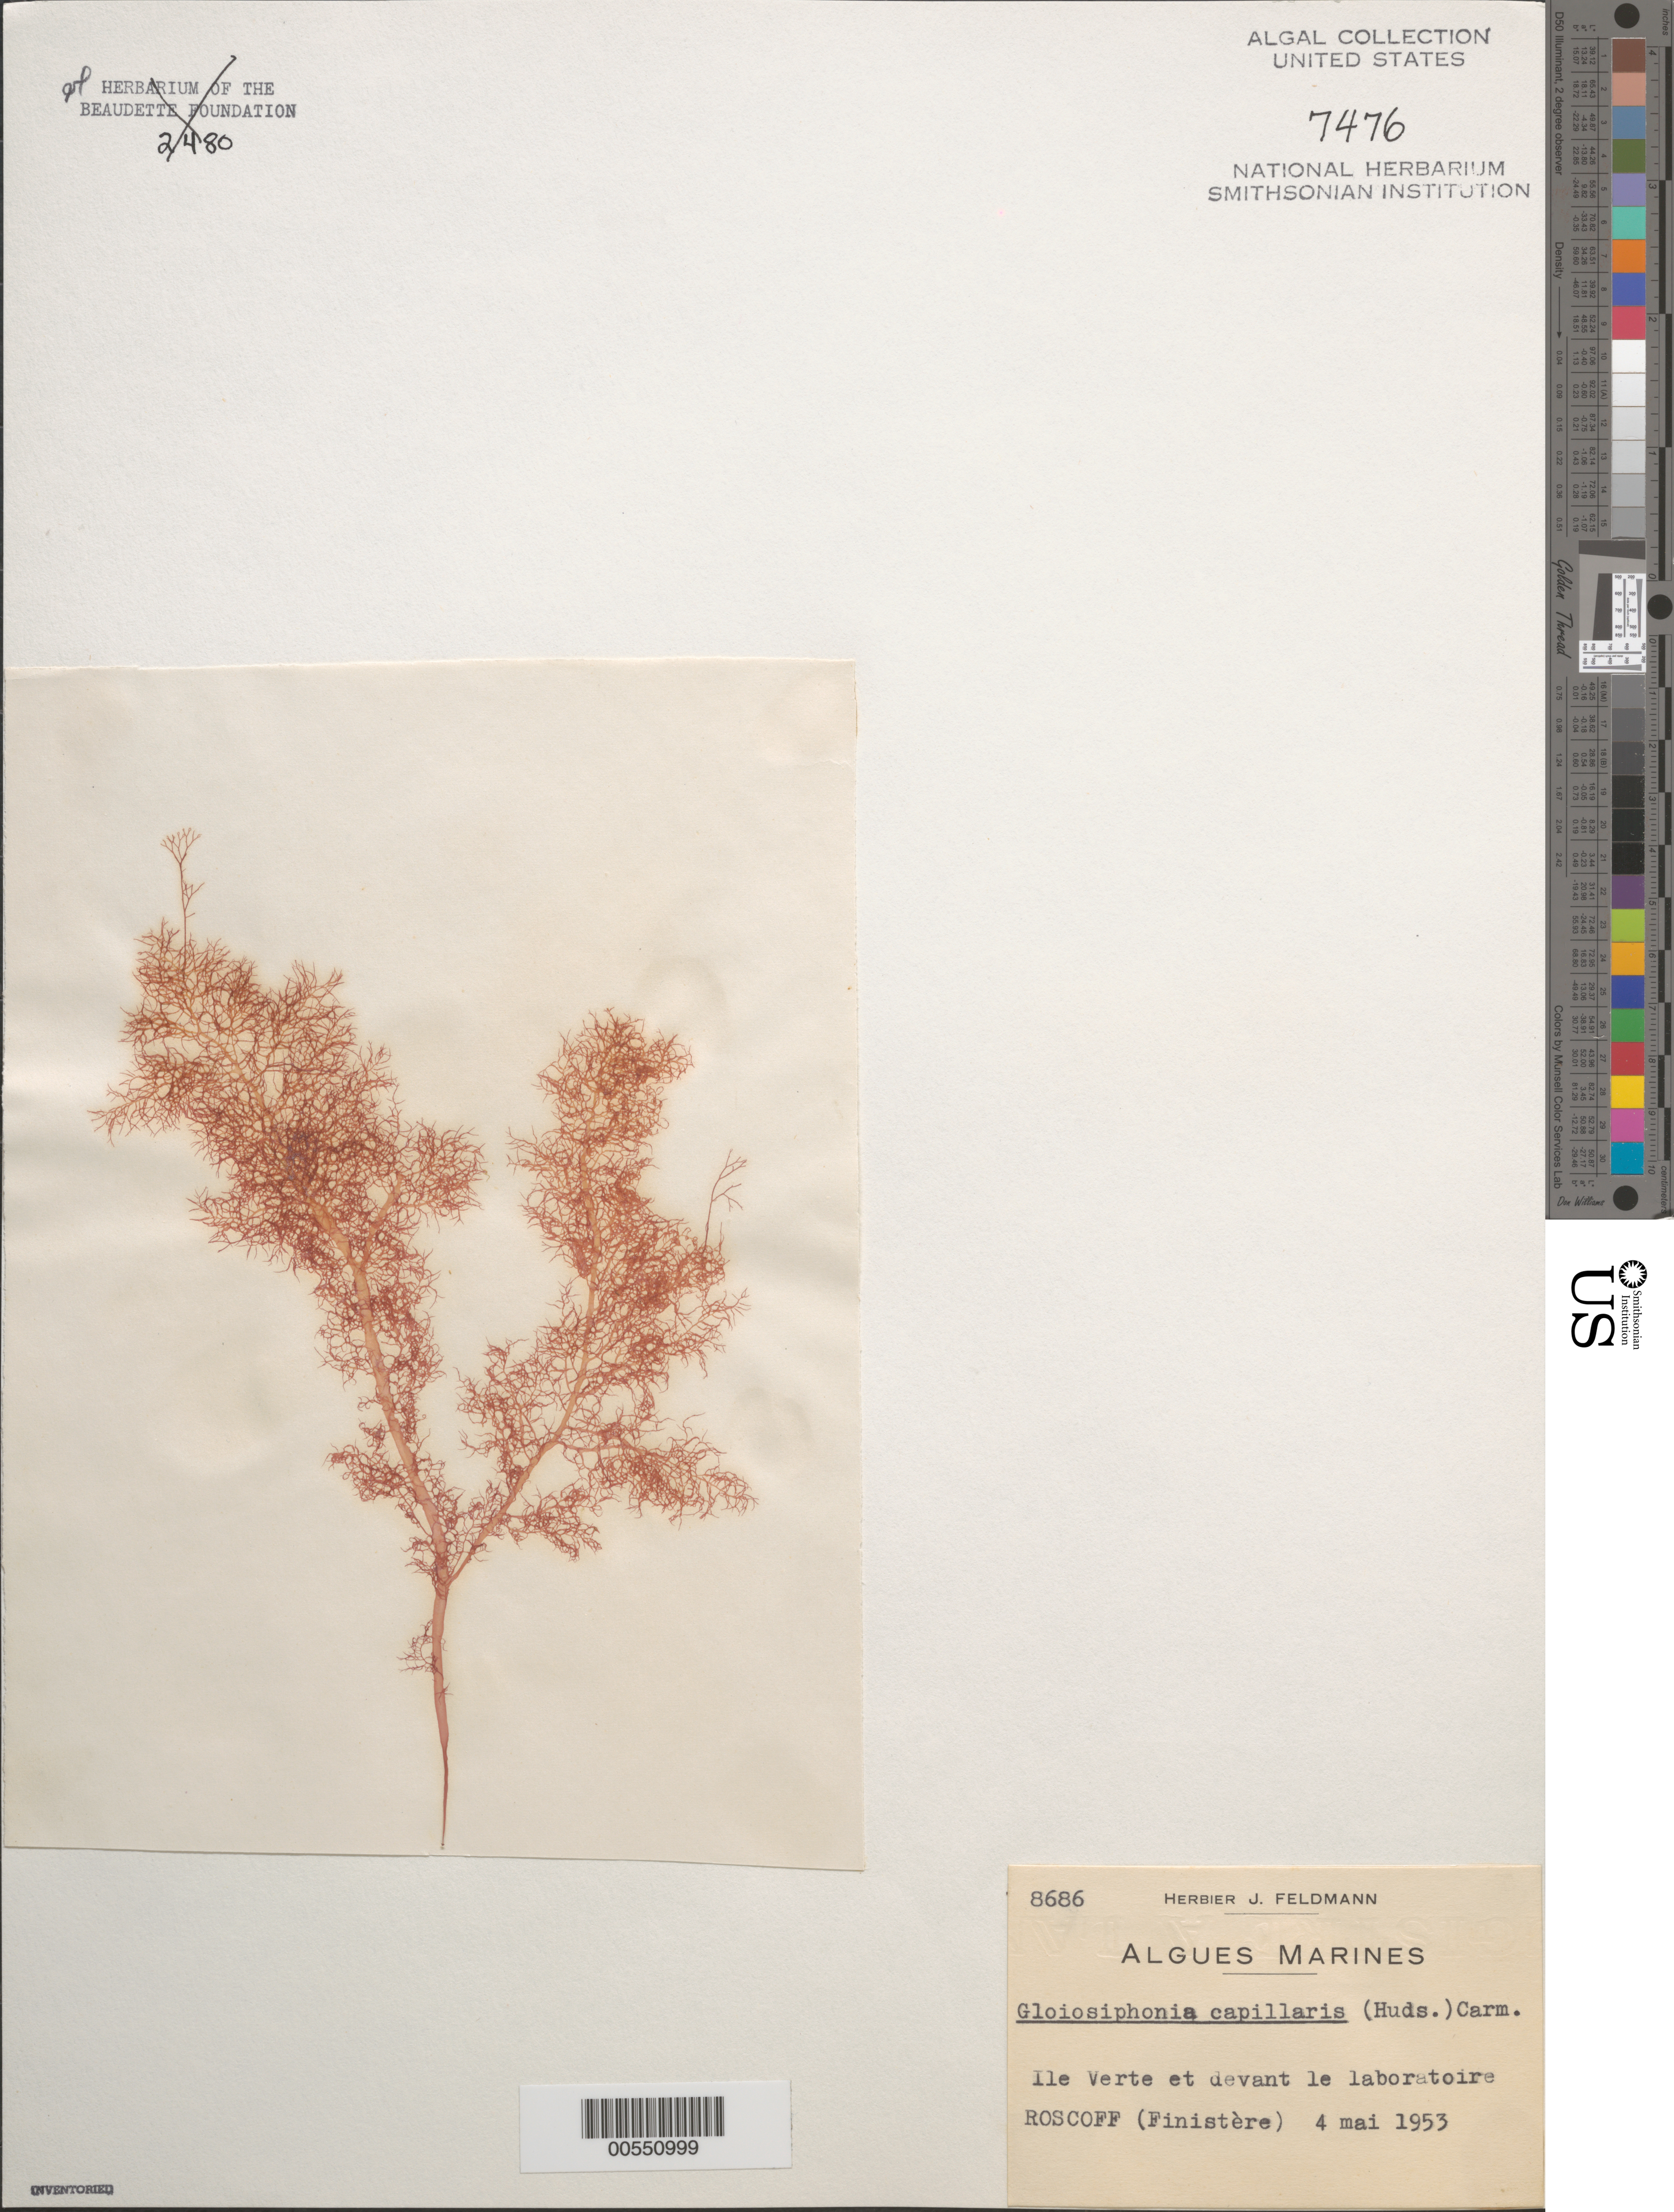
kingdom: Plantae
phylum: Rhodophyta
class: Florideophyceae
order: Gigartinales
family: Gloiosiphoniaceae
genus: Gloiosiphonia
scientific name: Gloiosiphonia capillaris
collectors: J. Feldmann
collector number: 8686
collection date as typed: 04 May 1953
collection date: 1953-05-04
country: France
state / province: Bretagne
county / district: Finistère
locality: Ile verte, roscoff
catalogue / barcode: US 7476